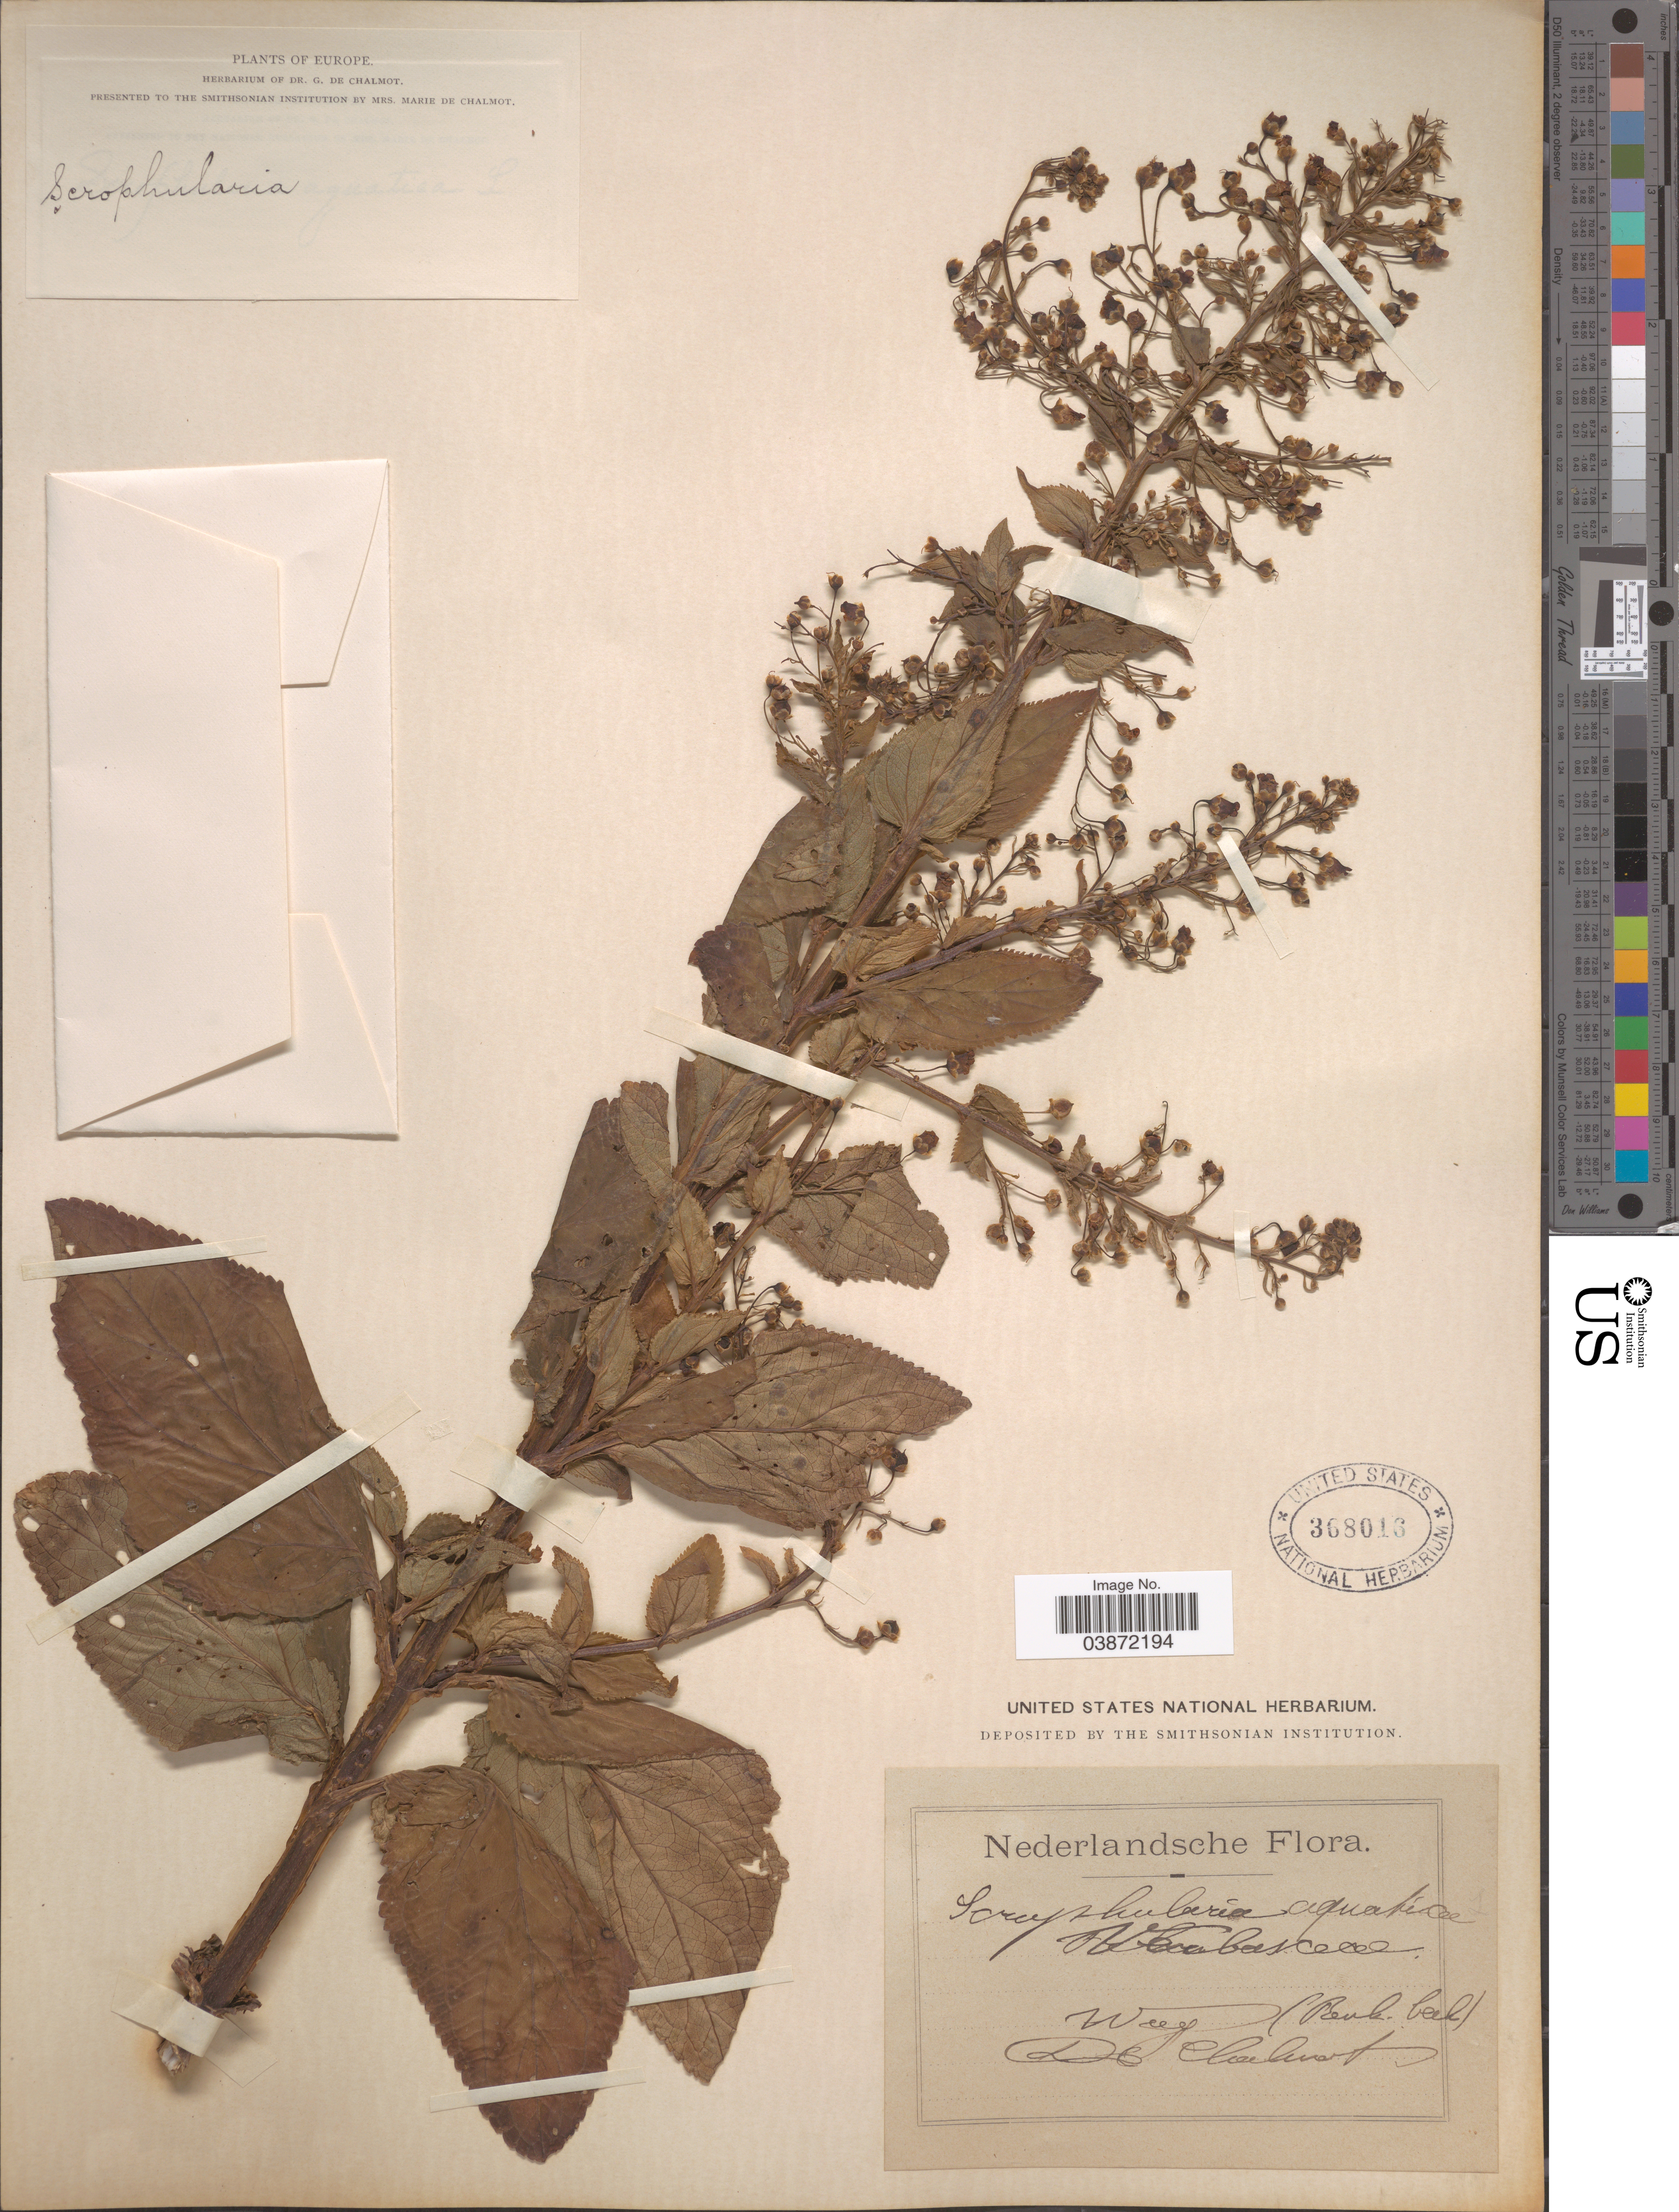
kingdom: Plantae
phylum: Tracheophyta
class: Magnoliopsida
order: Lamiales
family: Scrophulariaceae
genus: Scrophularia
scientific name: Scrophularia aquatica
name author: L.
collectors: De Chalmot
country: Netherlands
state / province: Gelderland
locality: Nederlandsche. Wag (Beuk. bal).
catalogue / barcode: US 368016